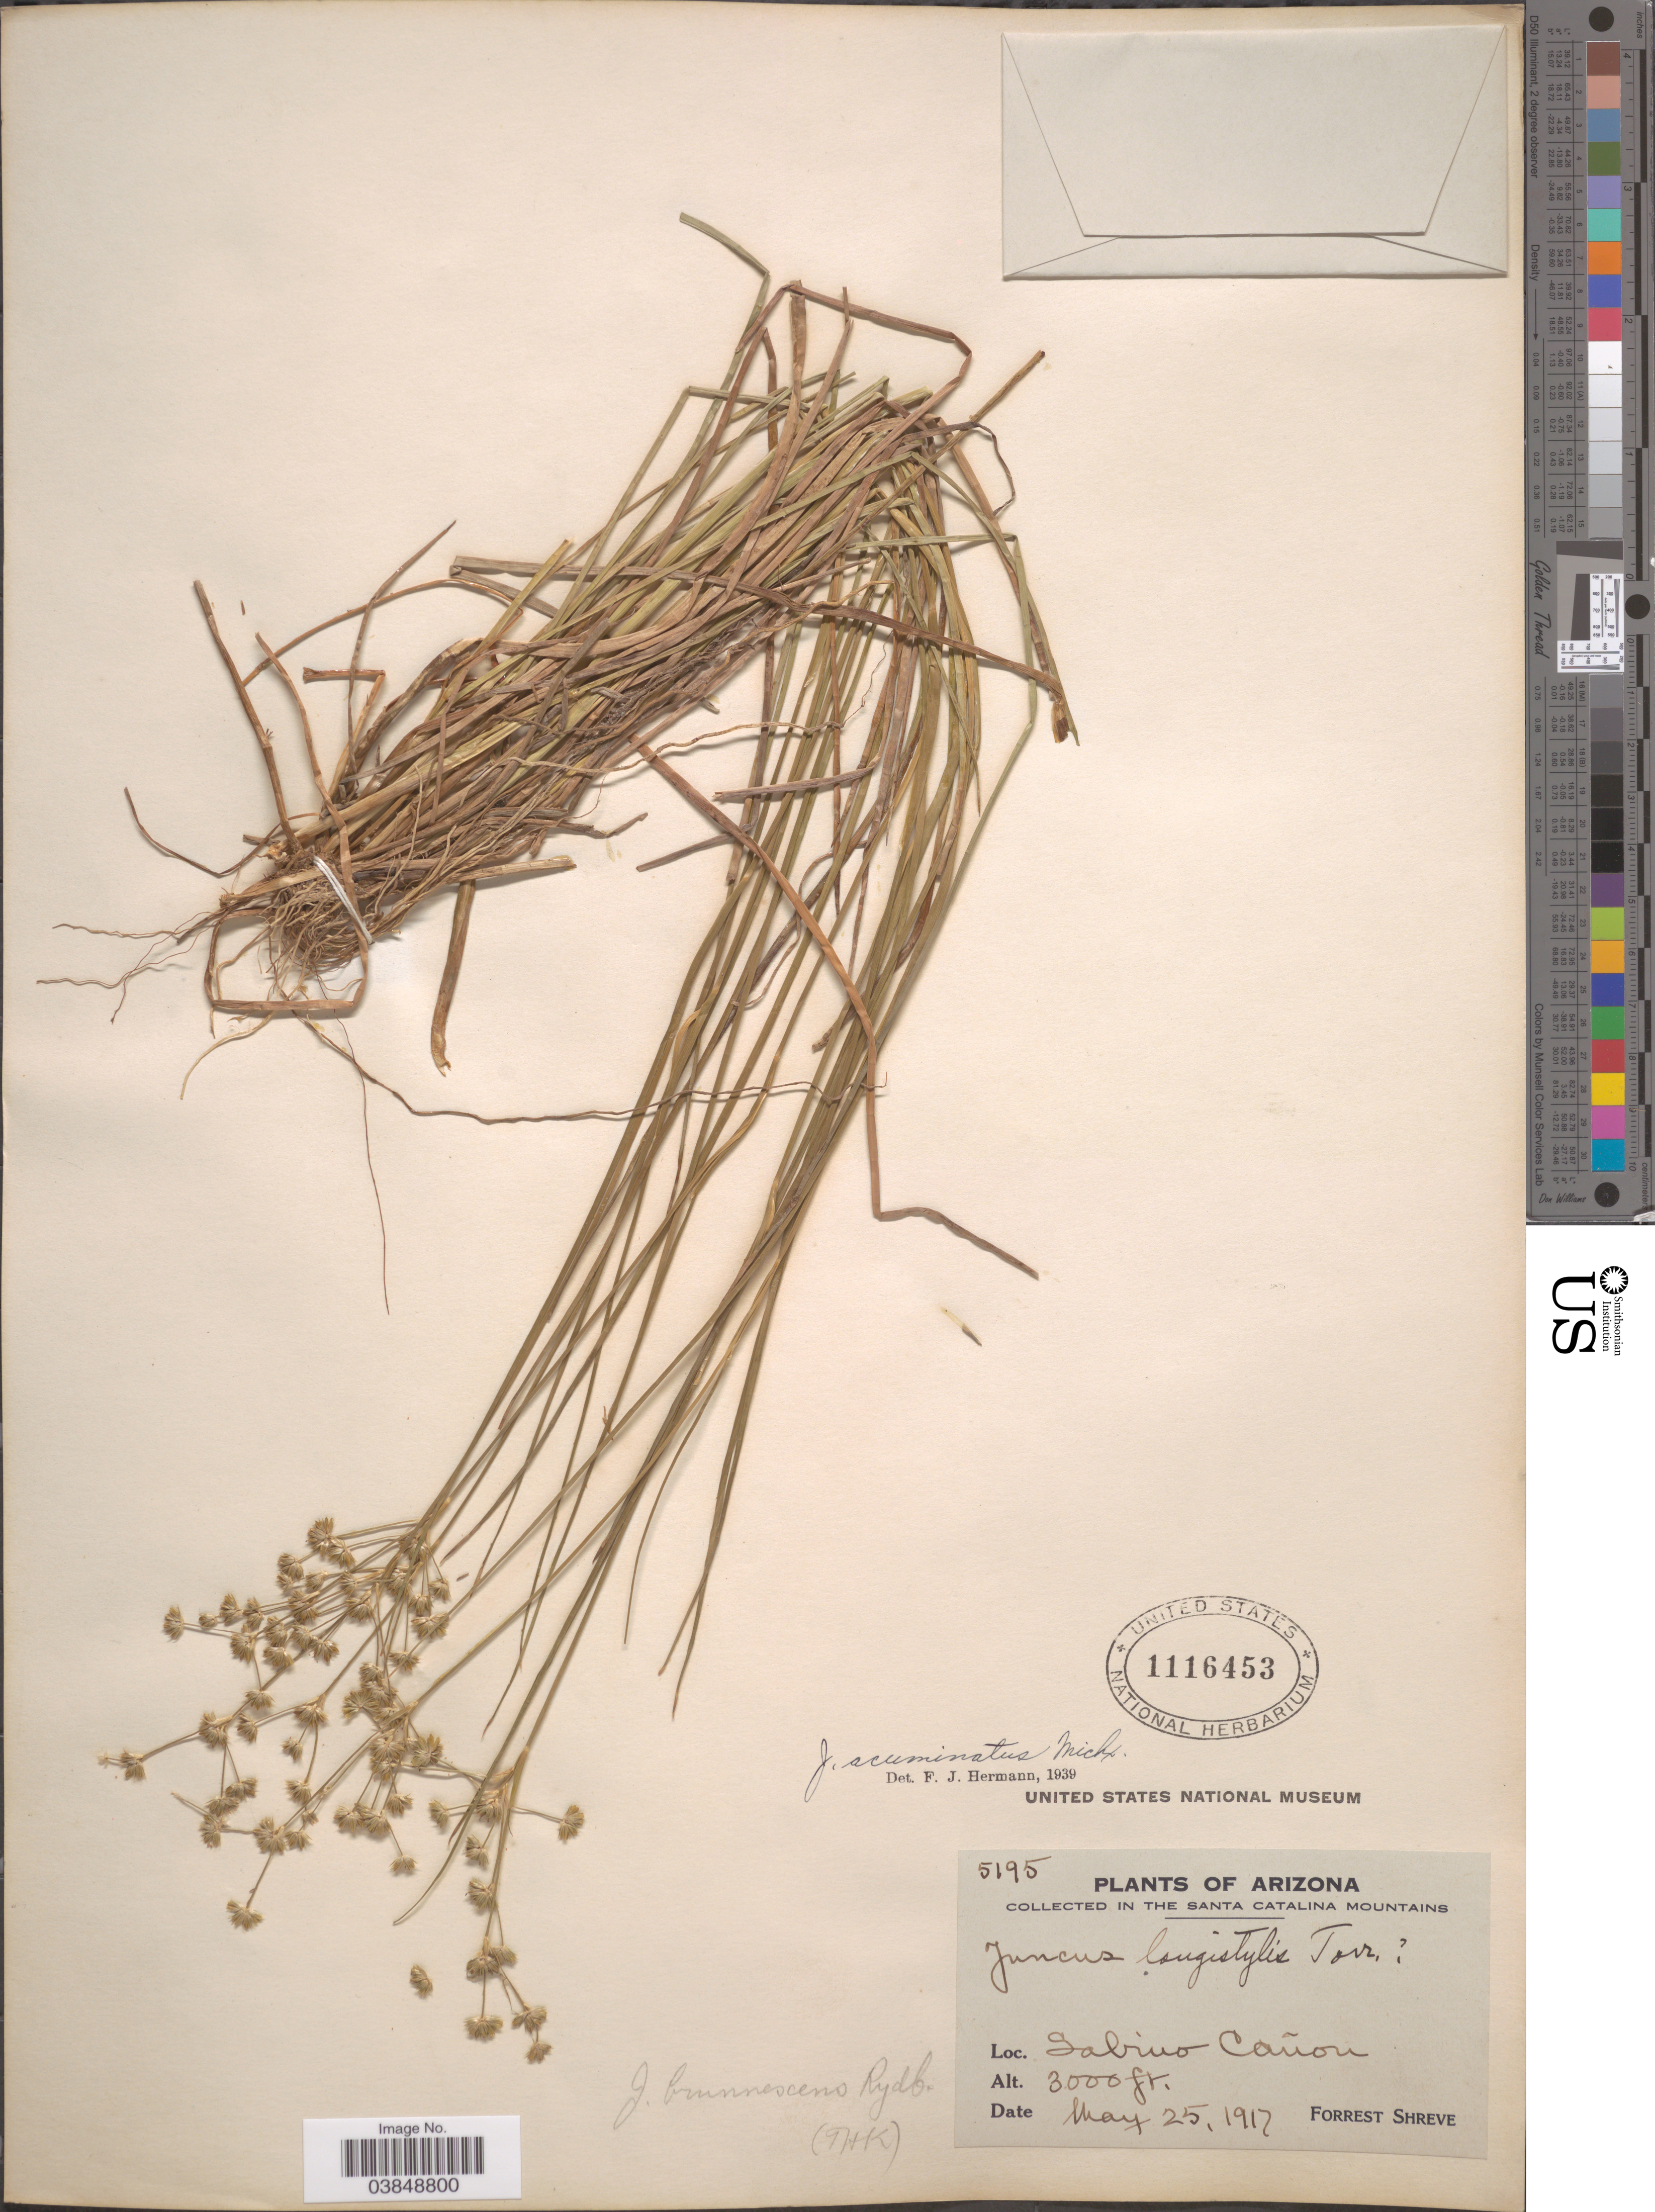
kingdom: Plantae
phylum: Tracheophyta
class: Liliopsida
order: Poales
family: Juncaceae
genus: Juncus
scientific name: Juncus acuminatus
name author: Michx.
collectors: F. Shreve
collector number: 5195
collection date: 1917-05-25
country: United States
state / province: Arizona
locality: In the Santa Catalina Mountains. Sabino Cañon.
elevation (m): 914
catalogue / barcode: US 1116453